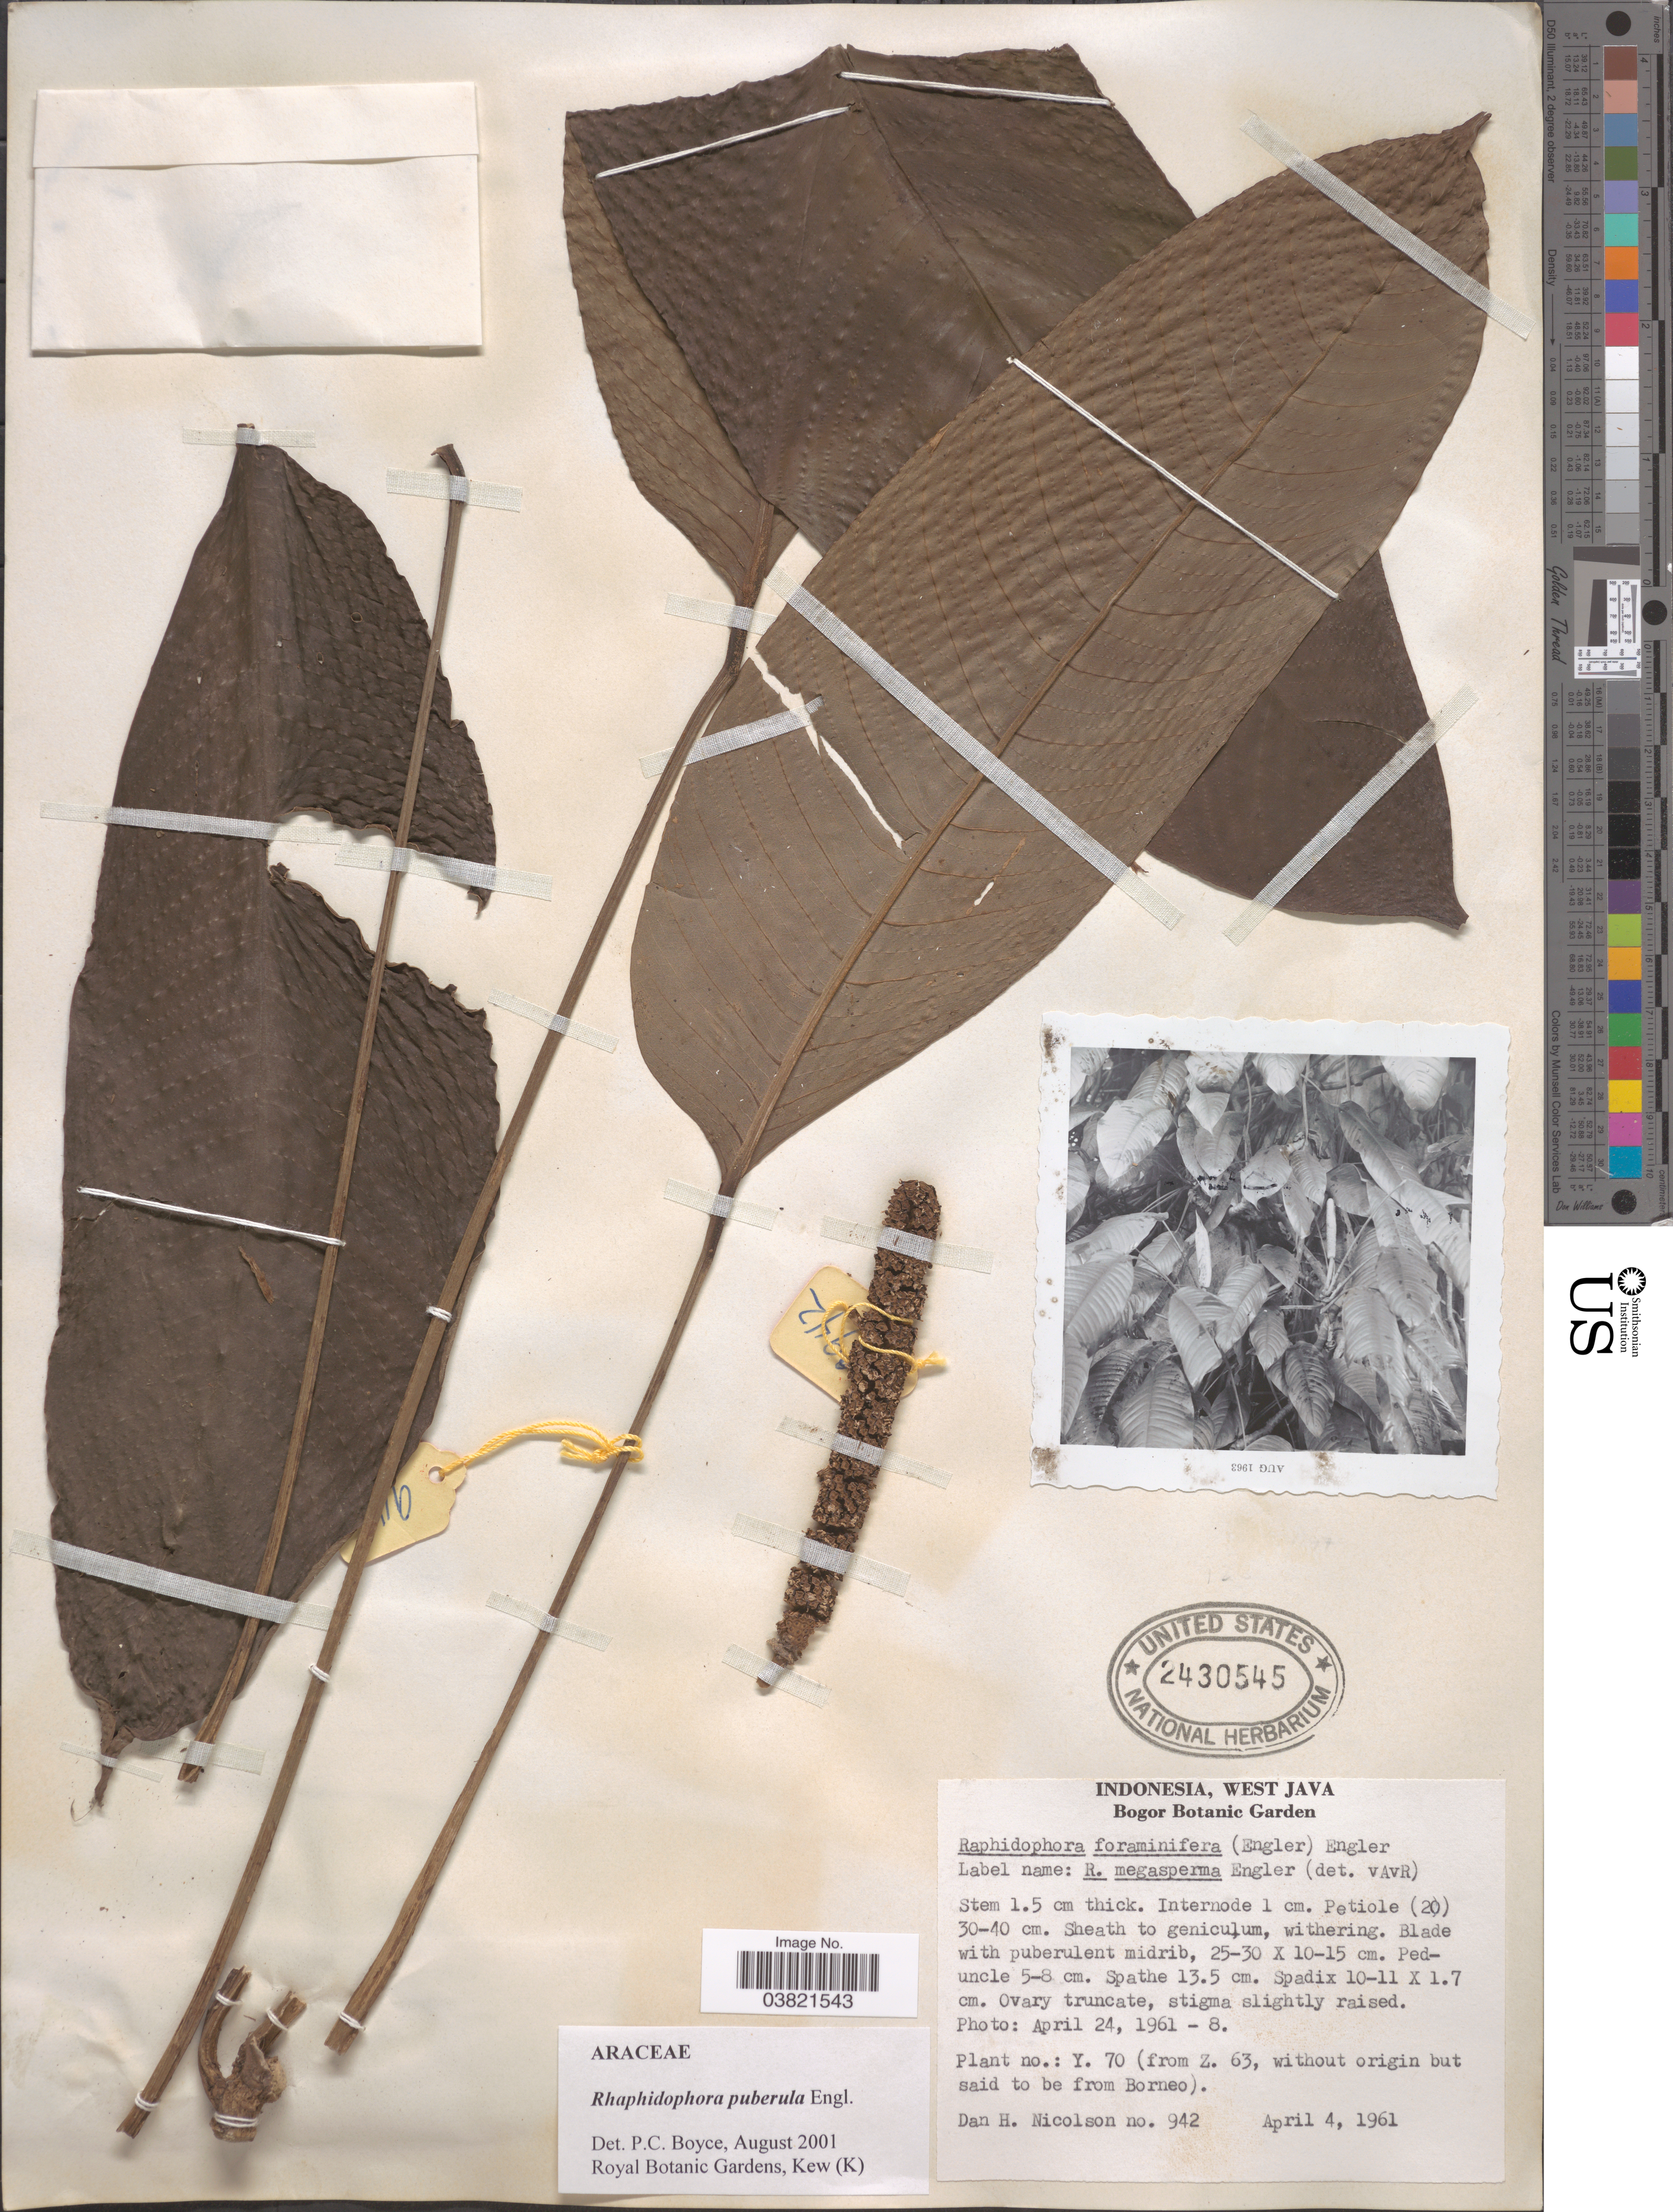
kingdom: Plantae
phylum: Tracheophyta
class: Liliopsida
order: Alismatales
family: Araceae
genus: Rhaphidophora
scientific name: Rhaphidophora puberula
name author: Engl.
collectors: D. H. Nicolson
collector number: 942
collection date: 1961-04-04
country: Indonesia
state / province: Java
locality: West Java. Bogor Botanic Garden.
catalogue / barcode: US 2430545